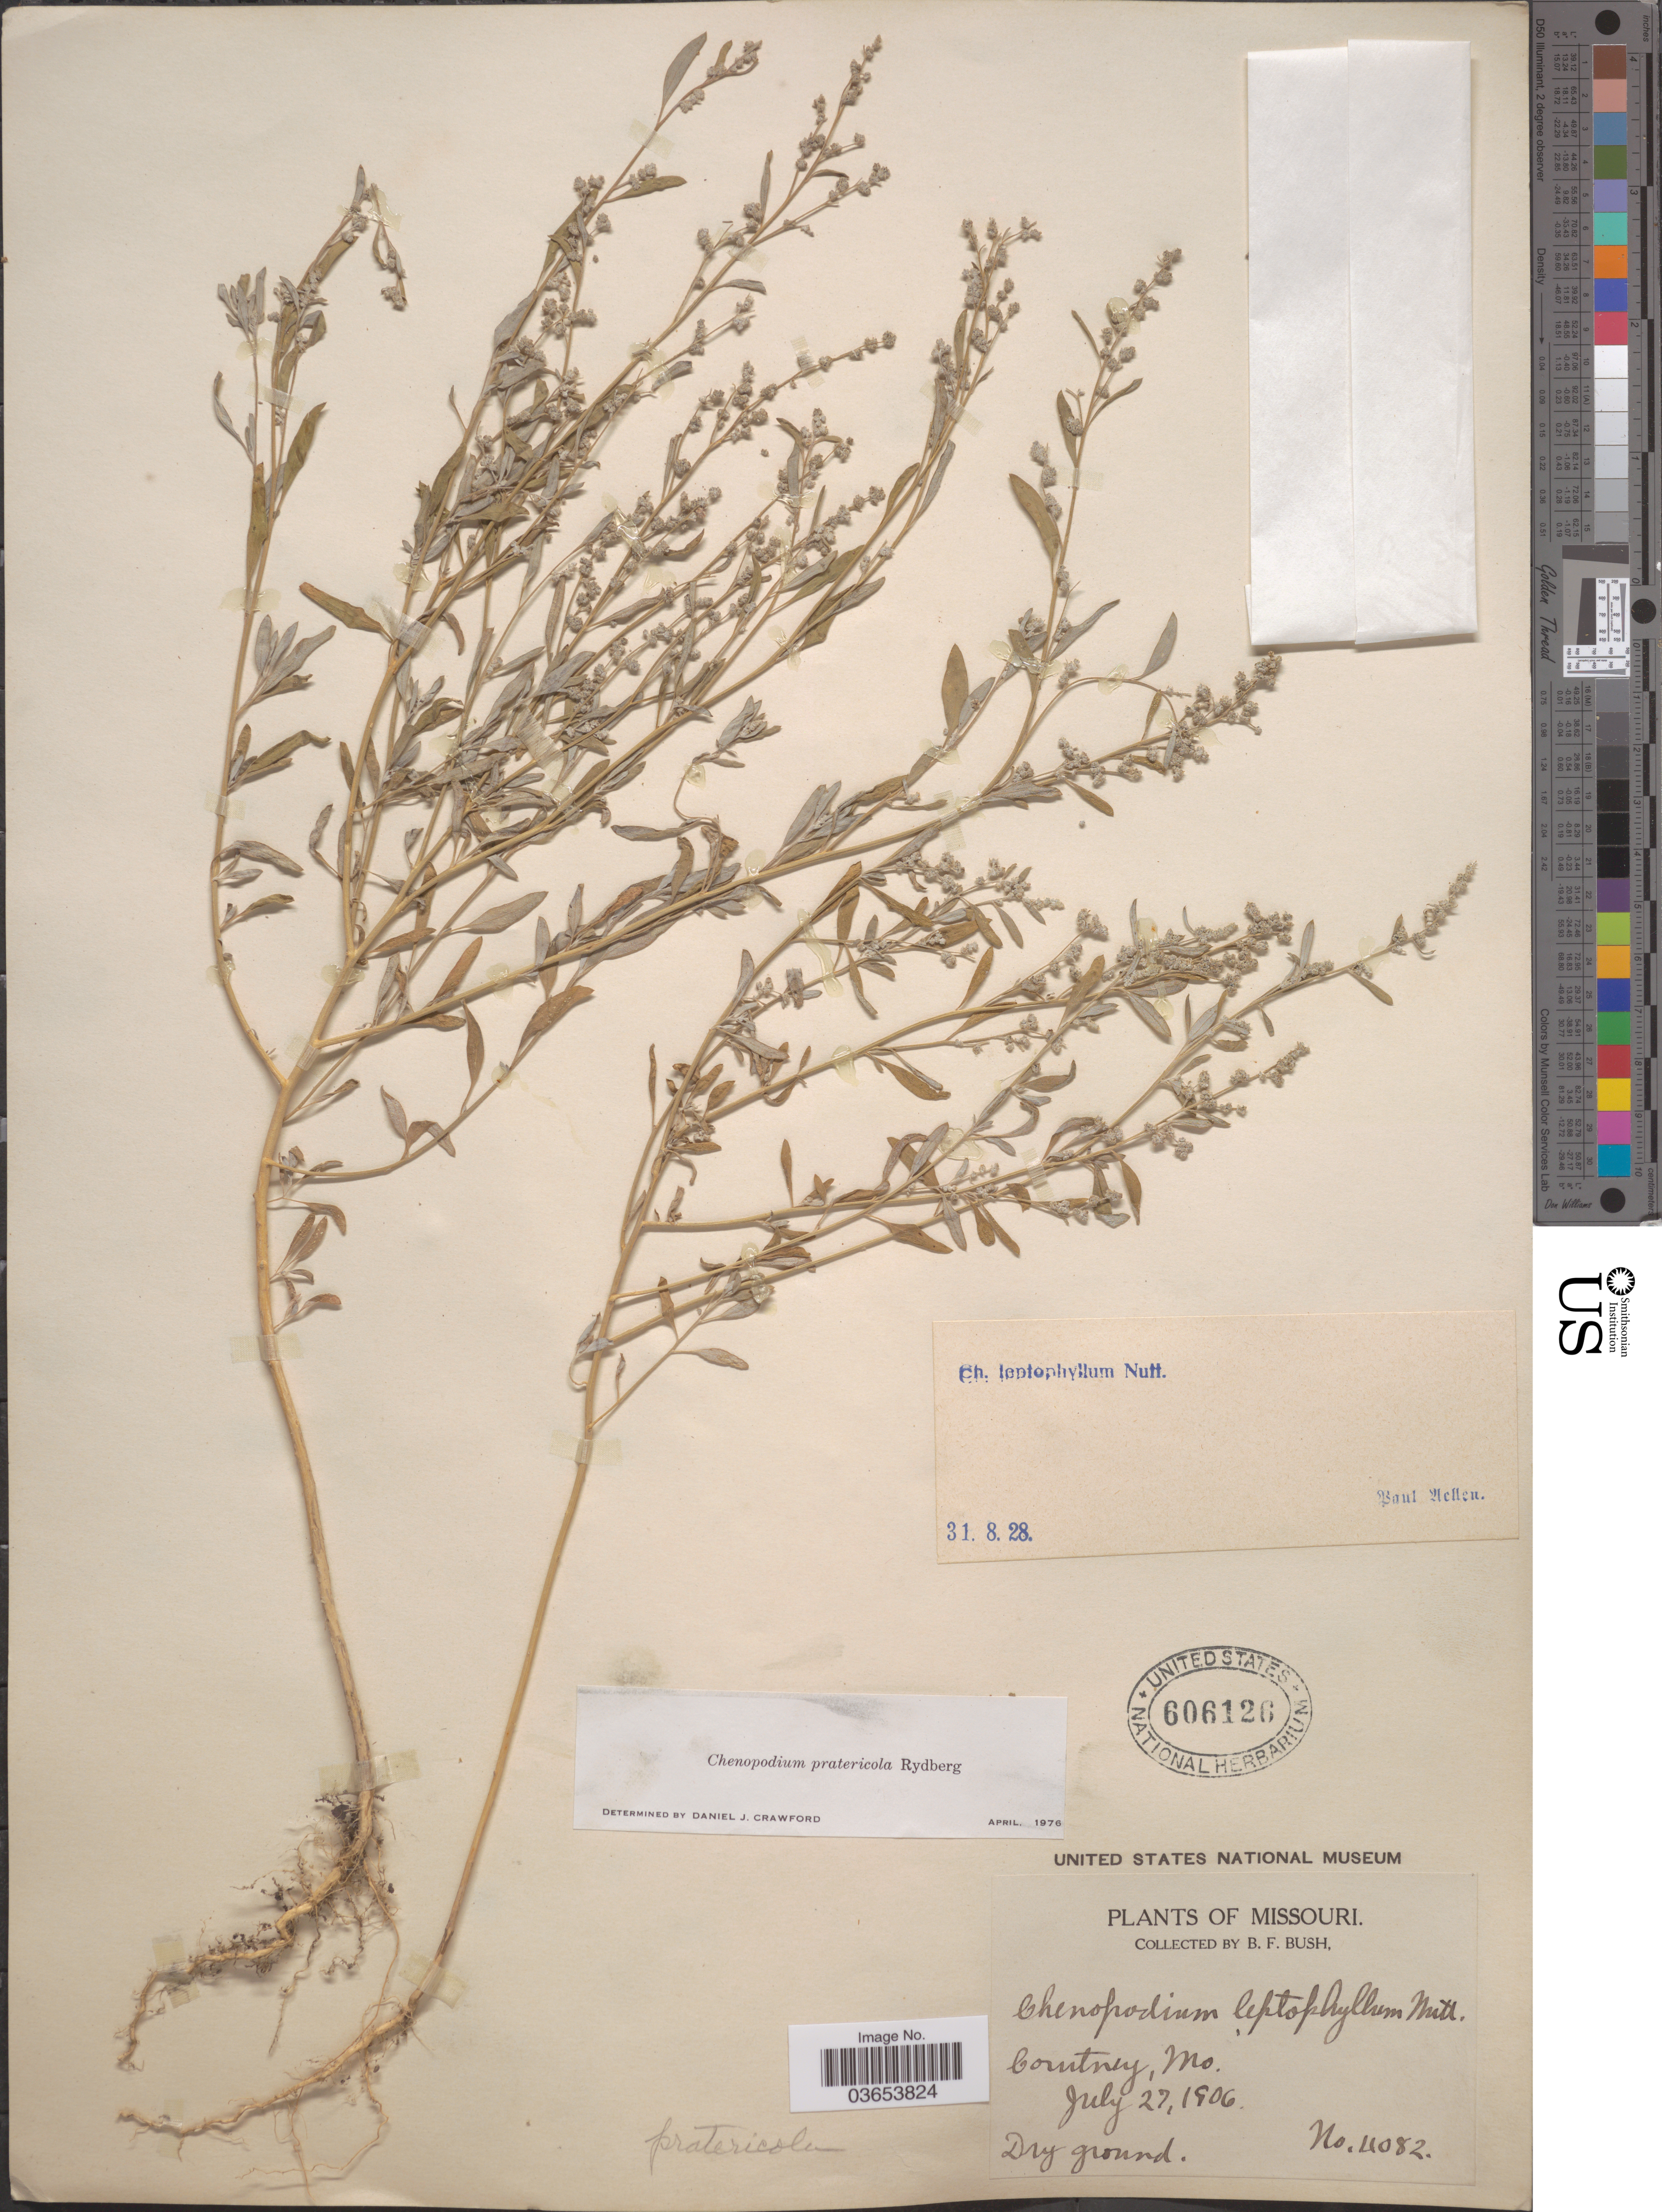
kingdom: Plantae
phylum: Tracheophyta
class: Magnoliopsida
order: Caryophyllales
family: Amaranthaceae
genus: Chenopodium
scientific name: Chenopodium pratericola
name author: Rydb.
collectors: B. F. Bush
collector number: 4082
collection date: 1906-07-27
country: United States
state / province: Missouri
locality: Courtney.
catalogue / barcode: US 606126